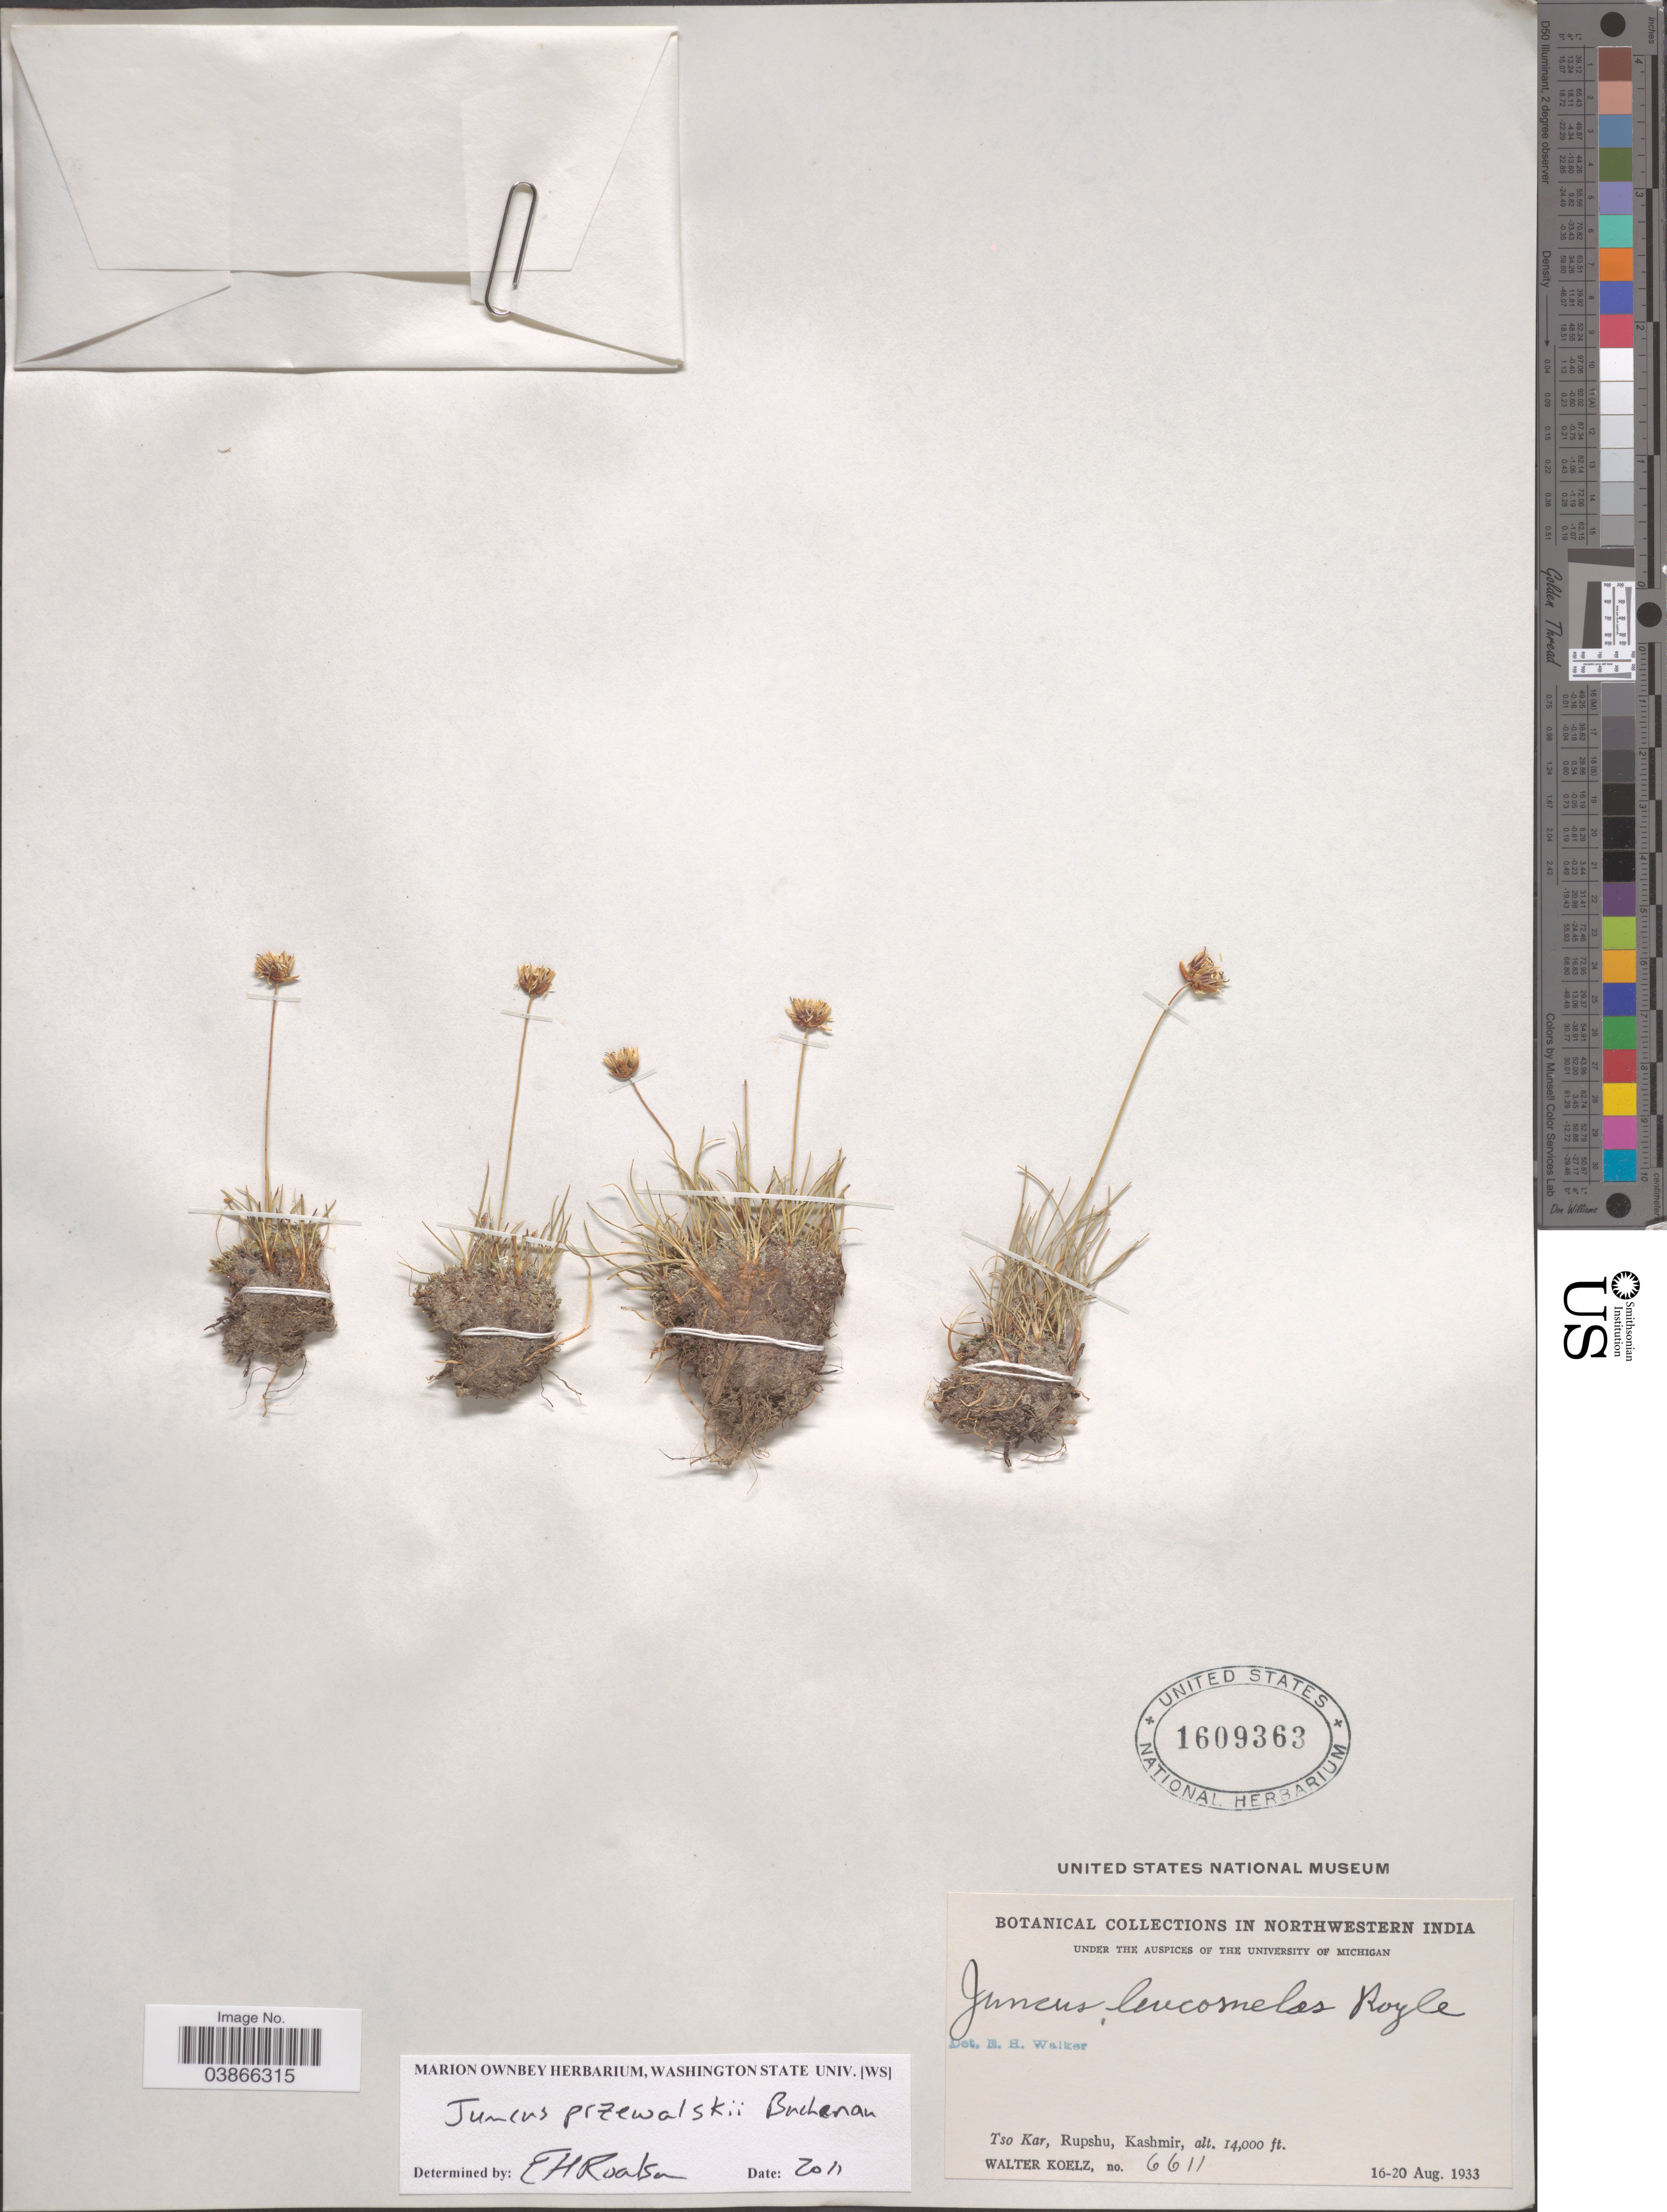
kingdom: Plantae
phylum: Tracheophyta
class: Liliopsida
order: Poales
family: Juncaceae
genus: Juncus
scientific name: Juncus przewalskii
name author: Buchenau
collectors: W. N. Koelz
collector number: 6611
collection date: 1933-08-16/1933-08-20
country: India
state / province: Jammu and Kashmir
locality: Northwestern India. Tso Kar, Rupshu, Kashmir.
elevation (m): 4267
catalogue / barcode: US 1609363